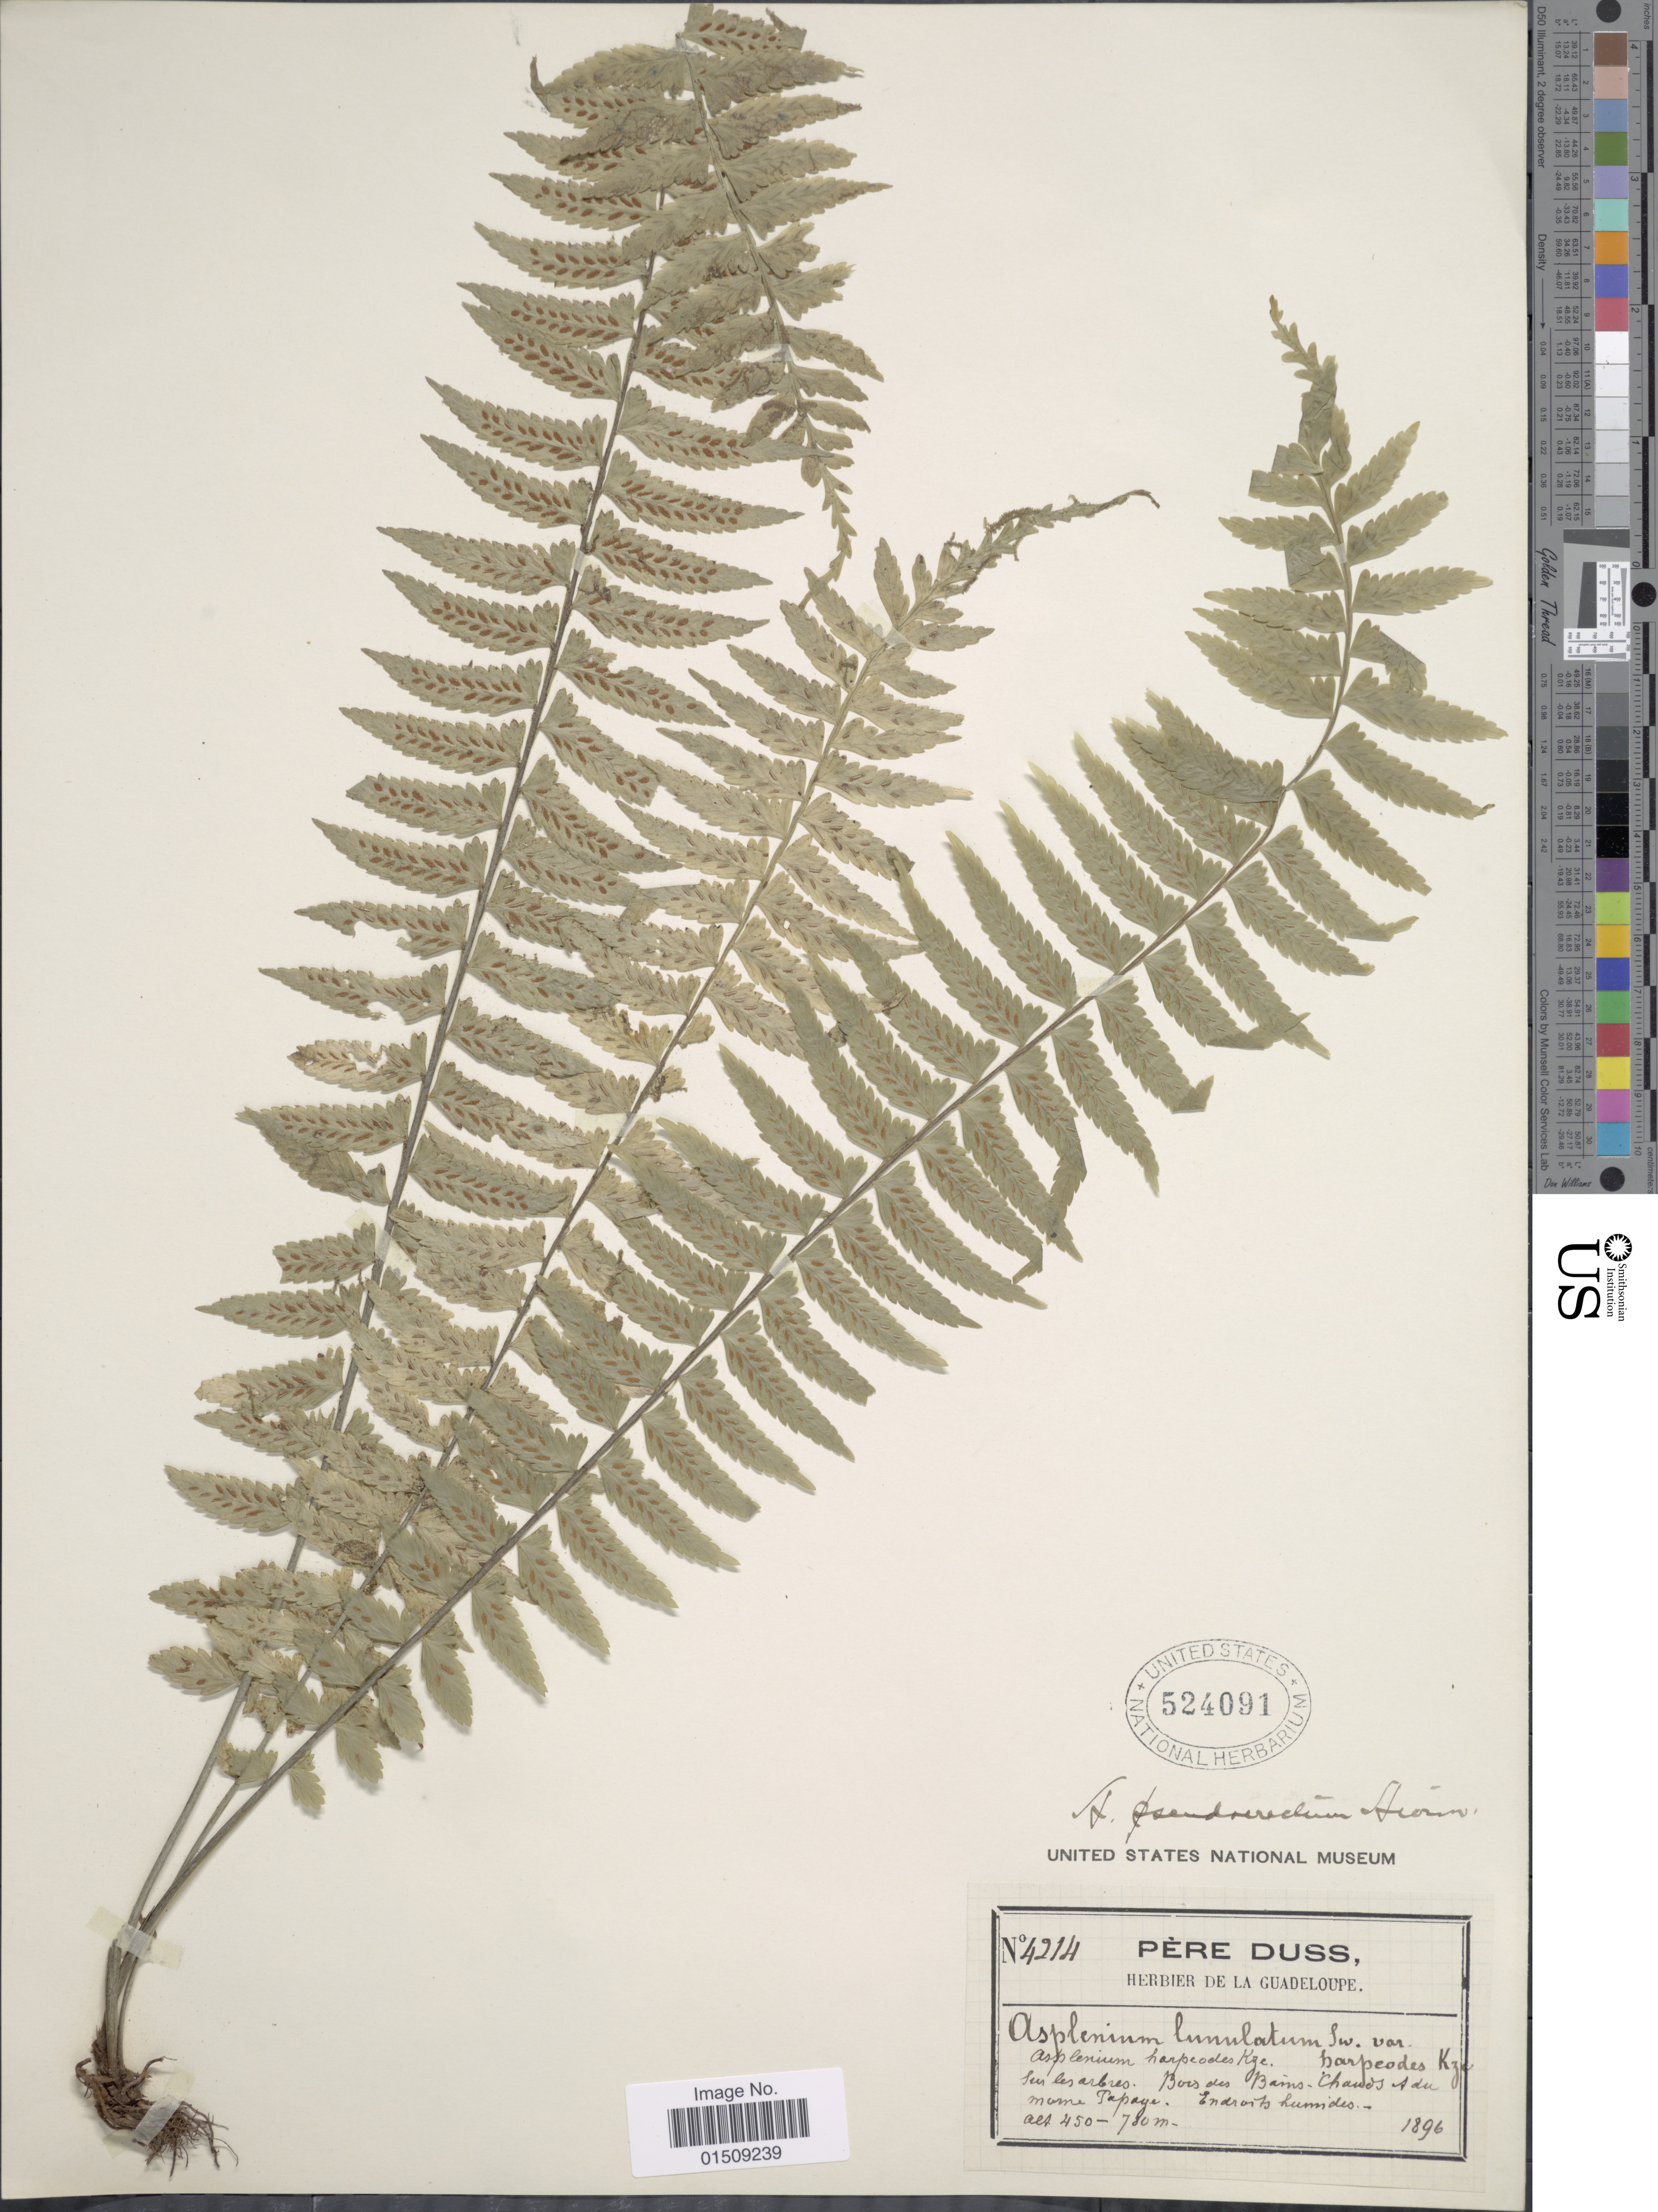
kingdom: Plantae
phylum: Tracheophyta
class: Polypodiopsida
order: Polypodiales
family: Aspleniaceae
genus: Asplenium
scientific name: Asplenium pteropus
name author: Kaulf.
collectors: Père Duss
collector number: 4214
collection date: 1896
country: Guadeloupe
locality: Sur les arbres. Bois des Bains-chauds A du morne Papaye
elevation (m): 450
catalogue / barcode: US 524091